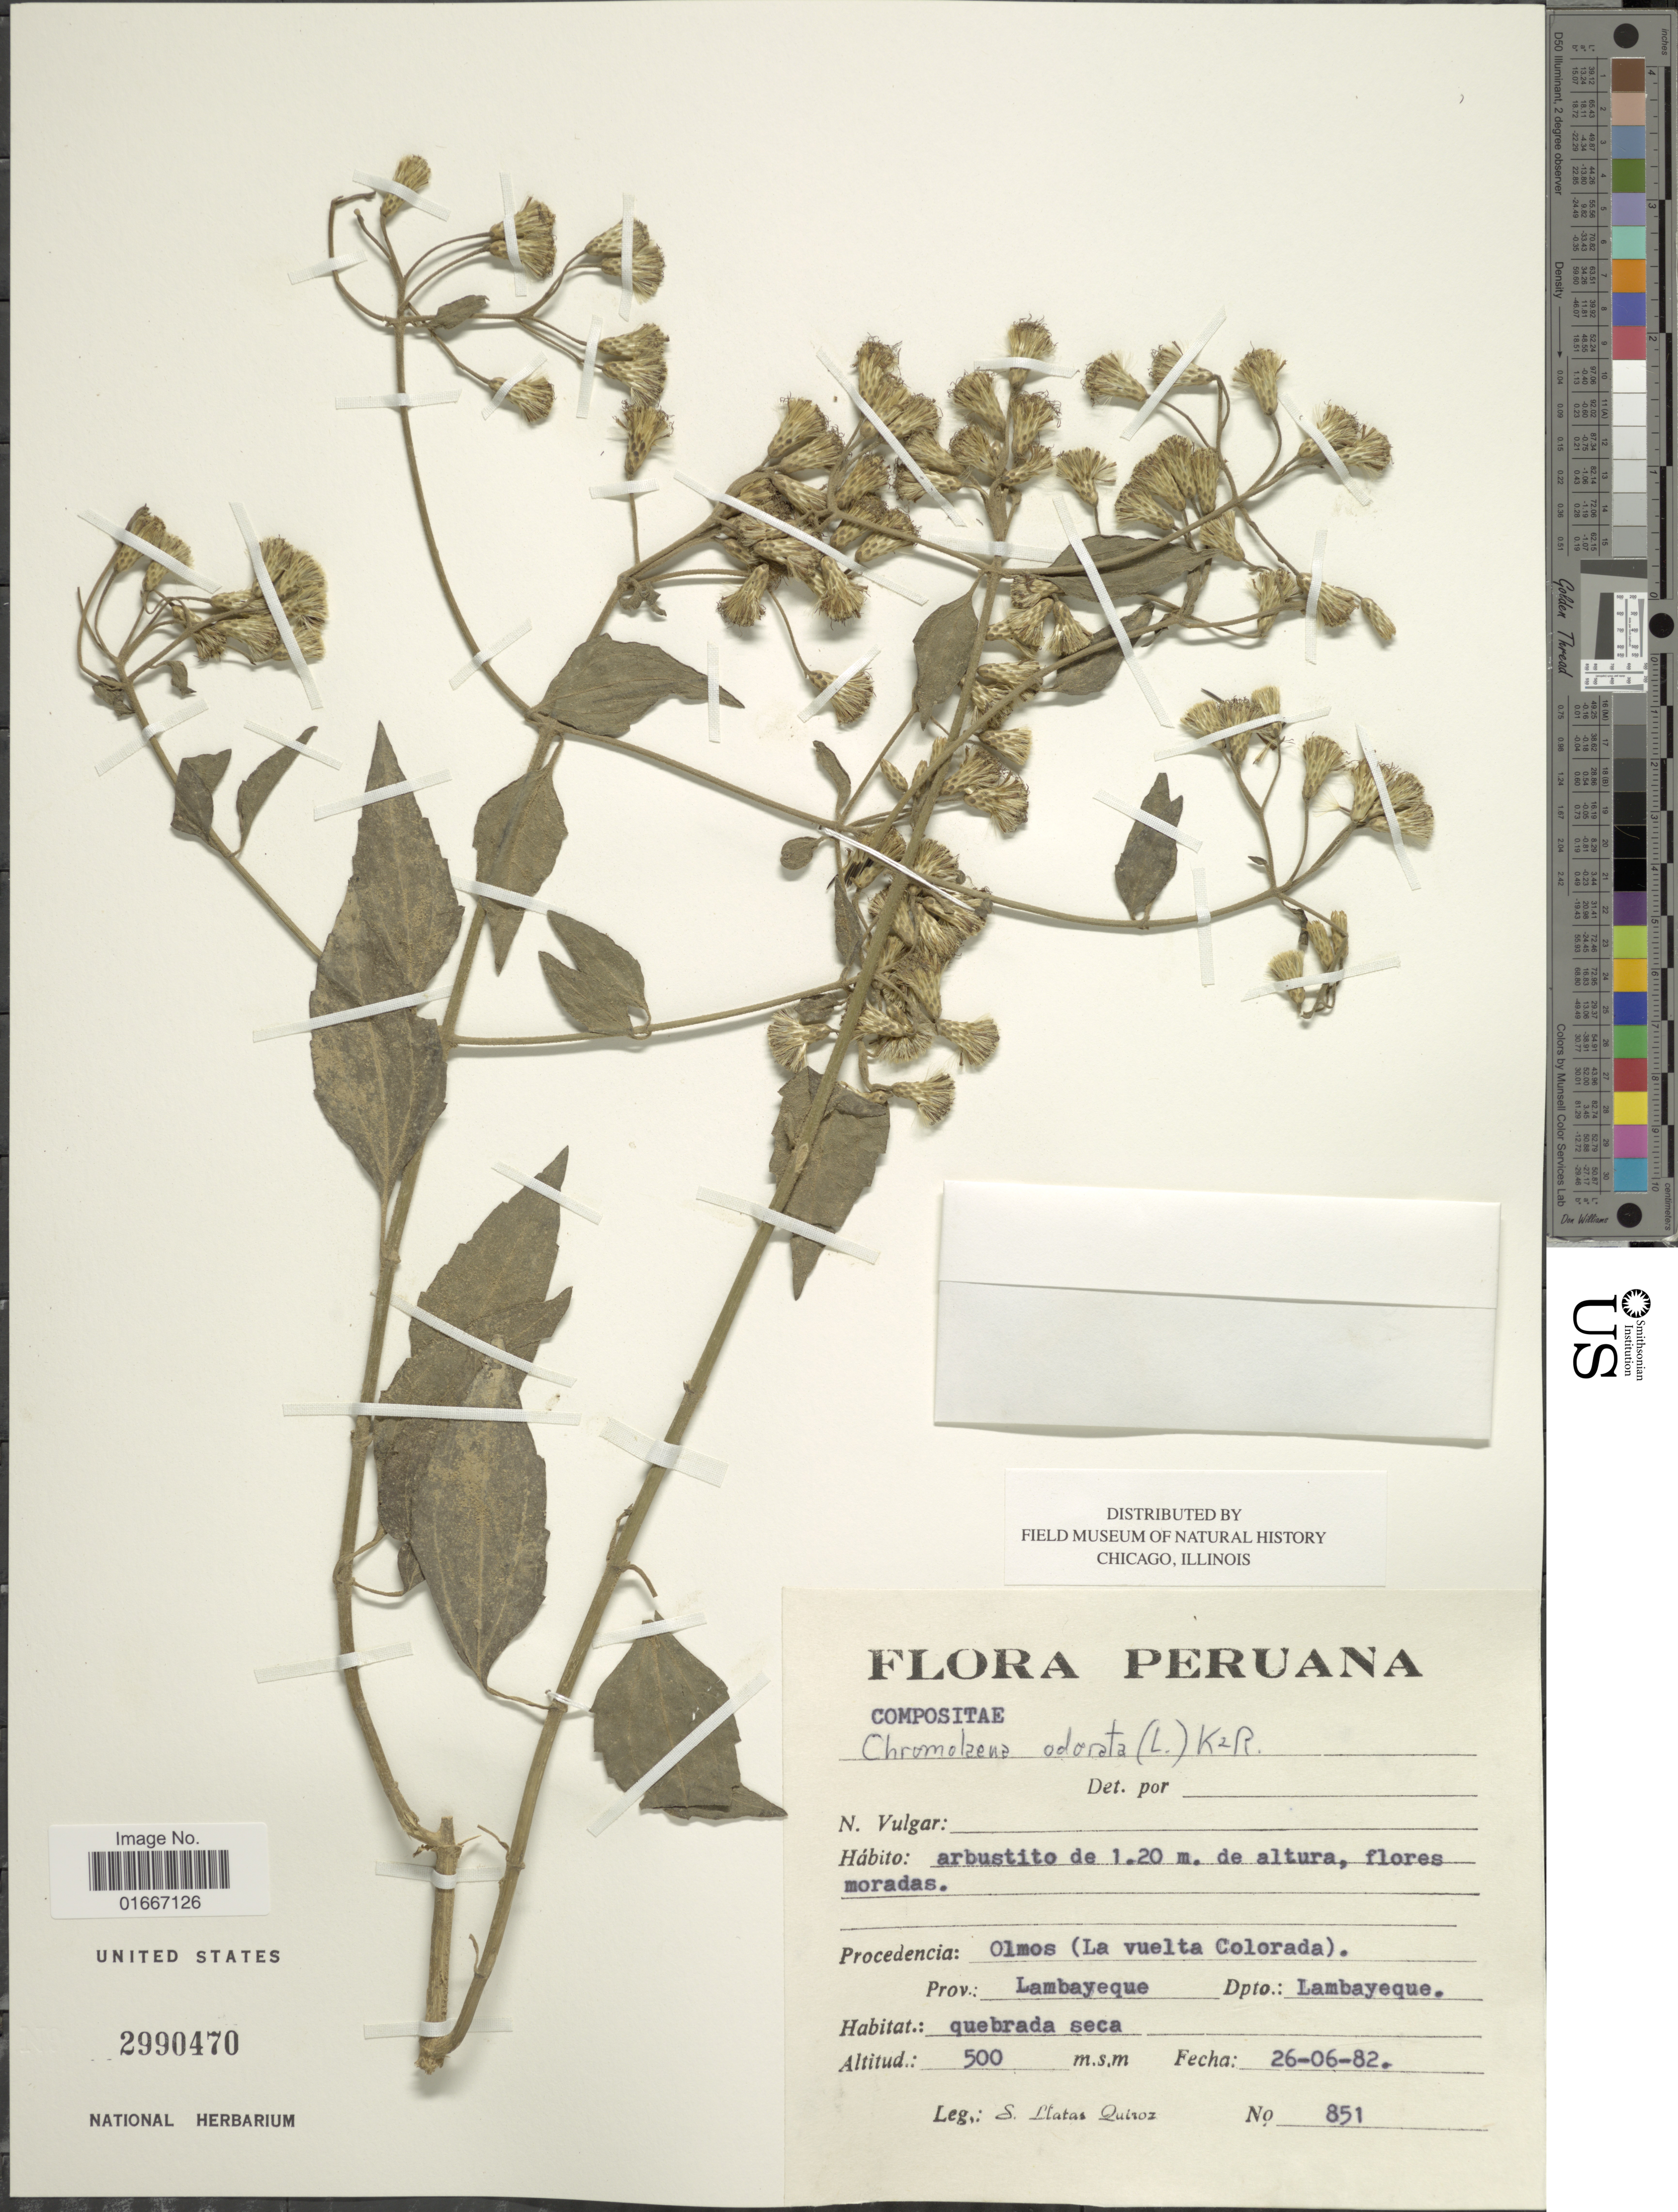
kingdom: Plantae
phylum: Tracheophyta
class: Magnoliopsida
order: Asterales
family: Asteraceae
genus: Chromolaena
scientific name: Chromolaena odorata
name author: (L.) R.M. King & H. Rob.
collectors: S. Llatas Quiroz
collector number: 851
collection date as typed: Transcribed d/m/y: 26/6/82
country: Peru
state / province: Lambayeque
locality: Procendencia: Olmos (La vuelta Colorada). Prov.: Lambayeque. Dpto.: Lambayeque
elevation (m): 500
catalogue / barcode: US 2990470